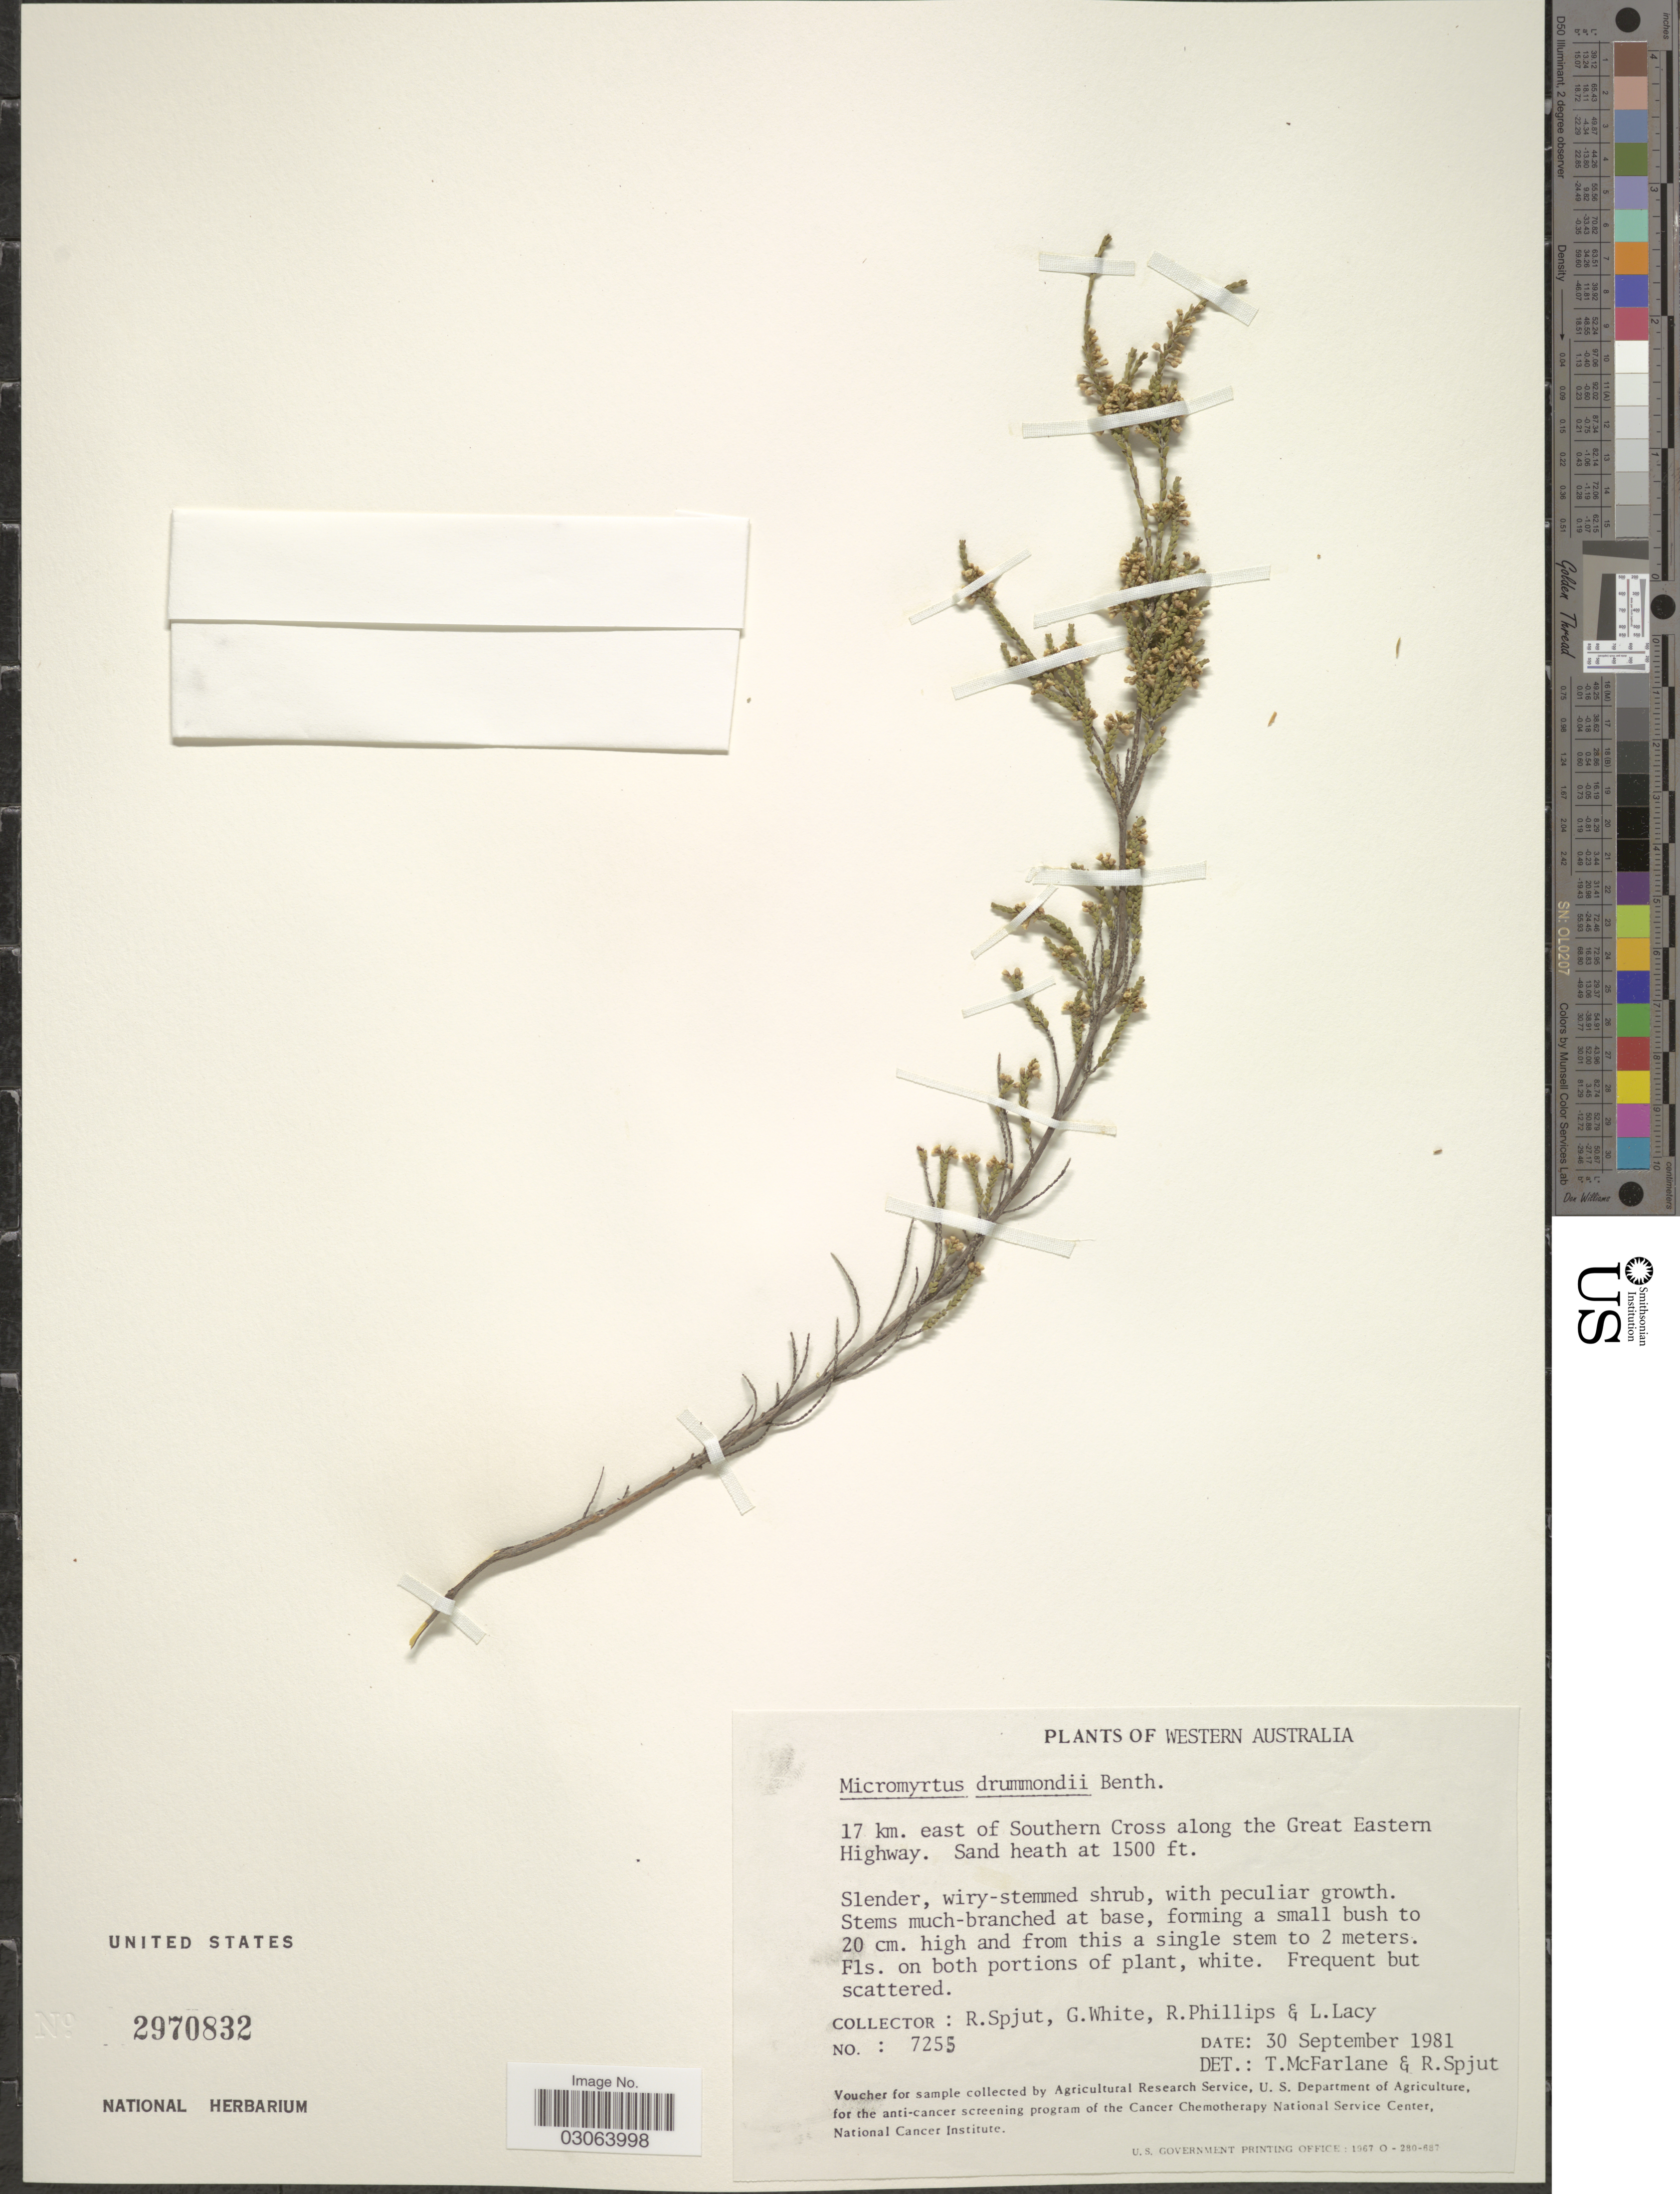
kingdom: Plantae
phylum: Tracheophyta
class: Magnoliopsida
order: Myrtales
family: Myrtaceae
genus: Micromyrtus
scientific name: Micromyrtus drummondii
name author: Benth.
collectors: R. Spjut, G. White, R. Phillips & L. Lacy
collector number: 7255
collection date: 1981-09-30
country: Australia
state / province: Western Australia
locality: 17 km. east of Southern Cross along the Great Eastern Highway.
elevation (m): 457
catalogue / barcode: US 2970832